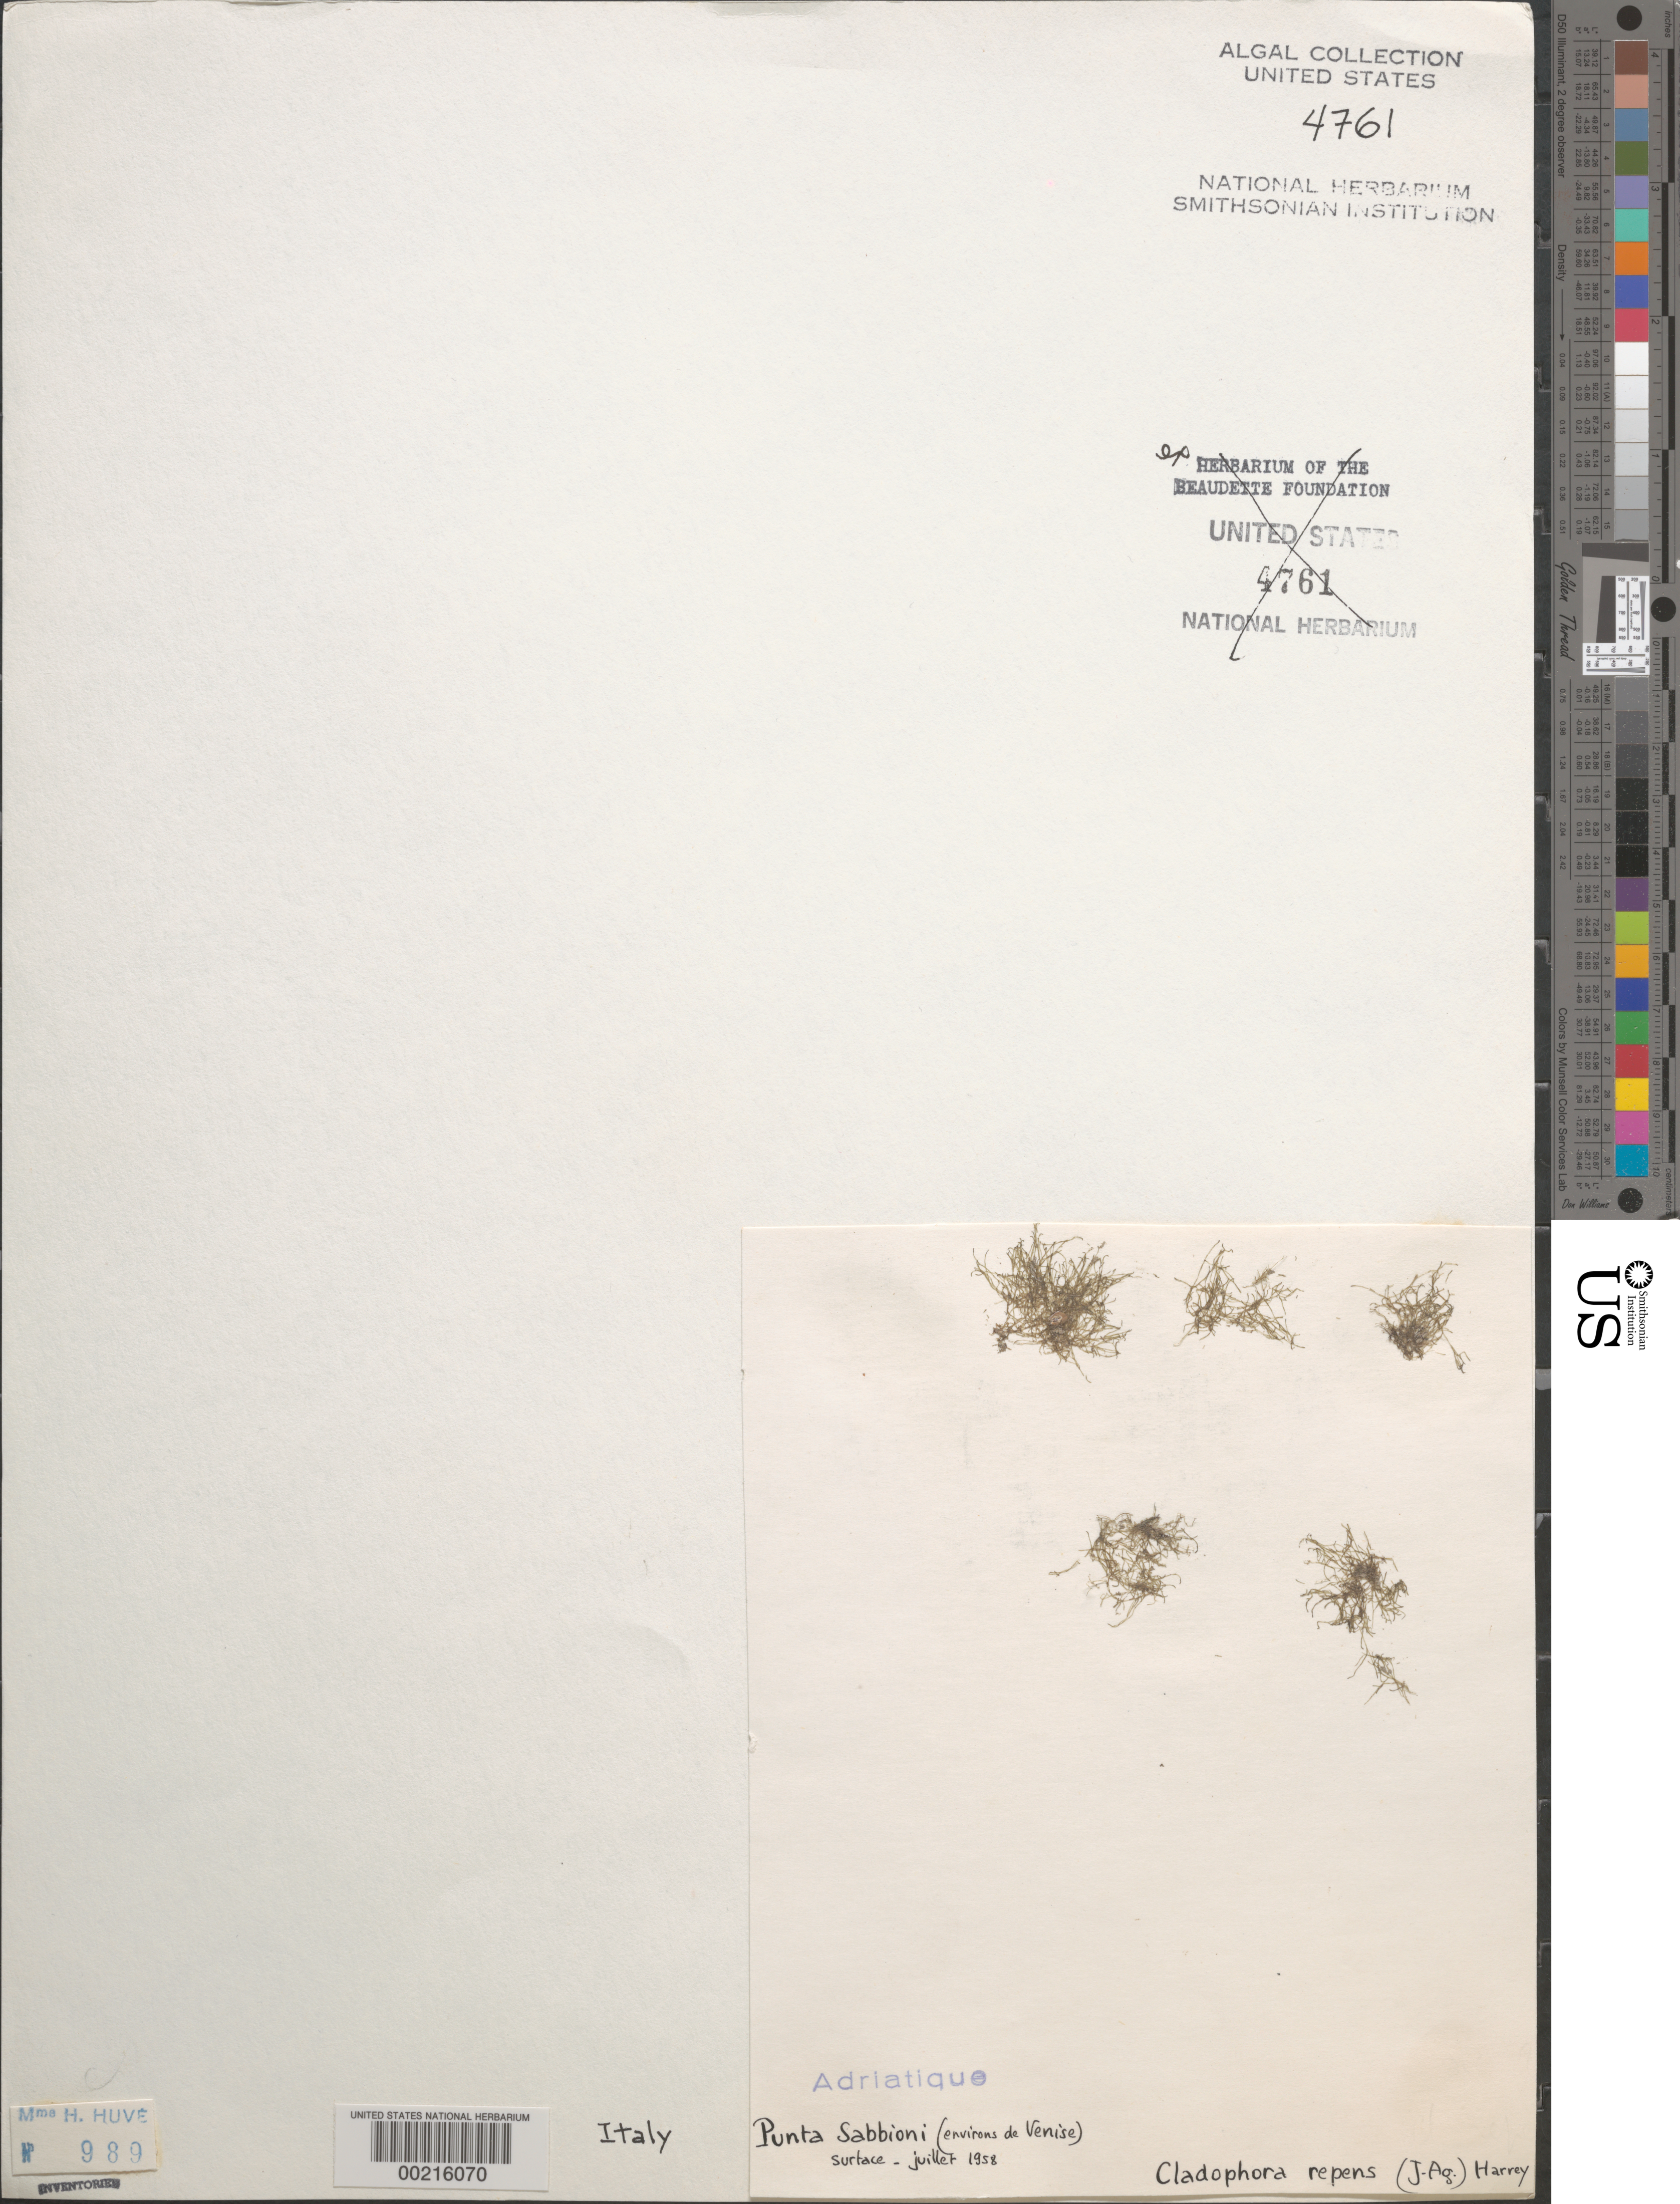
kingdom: Plantae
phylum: Chlorophyta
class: Ulvophyceae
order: Cladophorales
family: Cladophoraceae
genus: Cladophora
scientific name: Cladophora coelothrix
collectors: H. Huvé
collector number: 989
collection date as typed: Jul 1958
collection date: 1958-07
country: Italy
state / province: Veneto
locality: Punta sabbioni, venice area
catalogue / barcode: US 4761